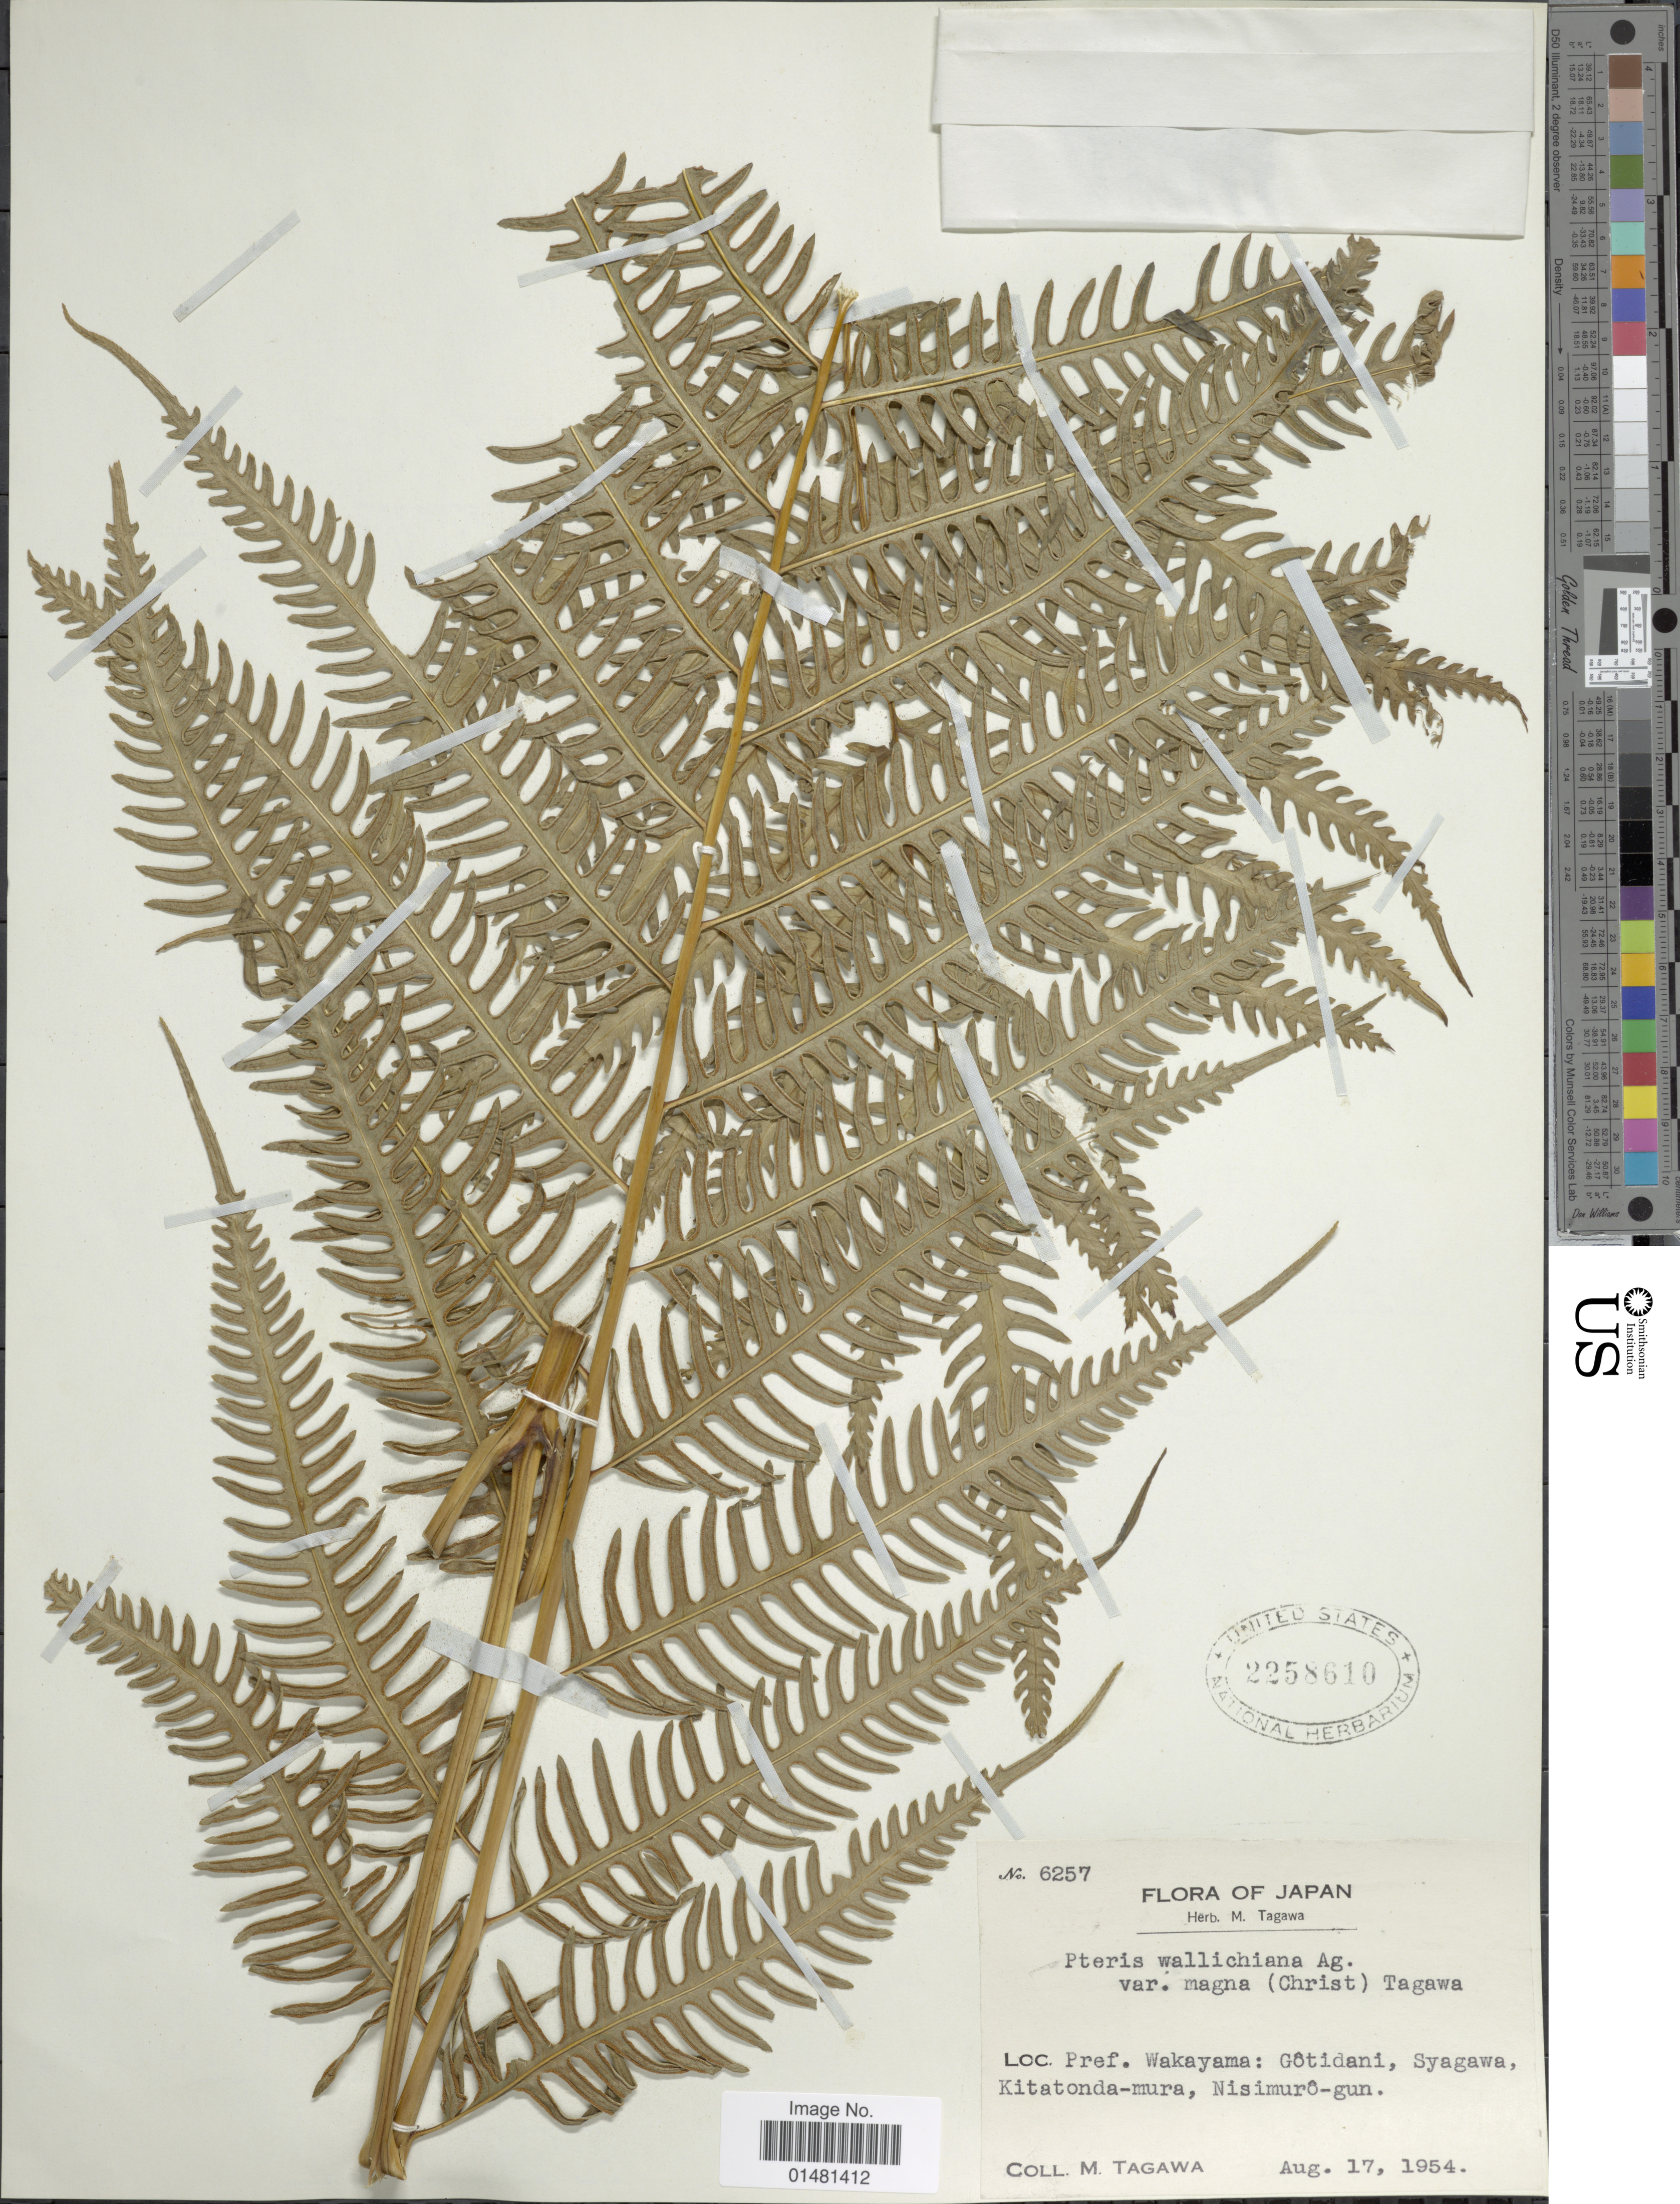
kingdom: Plantae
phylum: Tracheophyta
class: Polypodiopsida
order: Polypodiales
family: Pteridaceae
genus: Pteris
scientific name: Pteris wallichiana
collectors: M. Tagawa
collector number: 6257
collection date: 1954-08-17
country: Japan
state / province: Wakayama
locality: Pref. Wakayama: Gôtidani, Syagawa, Kitatonda-mura, Nisimurô-gun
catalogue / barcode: US 2258610